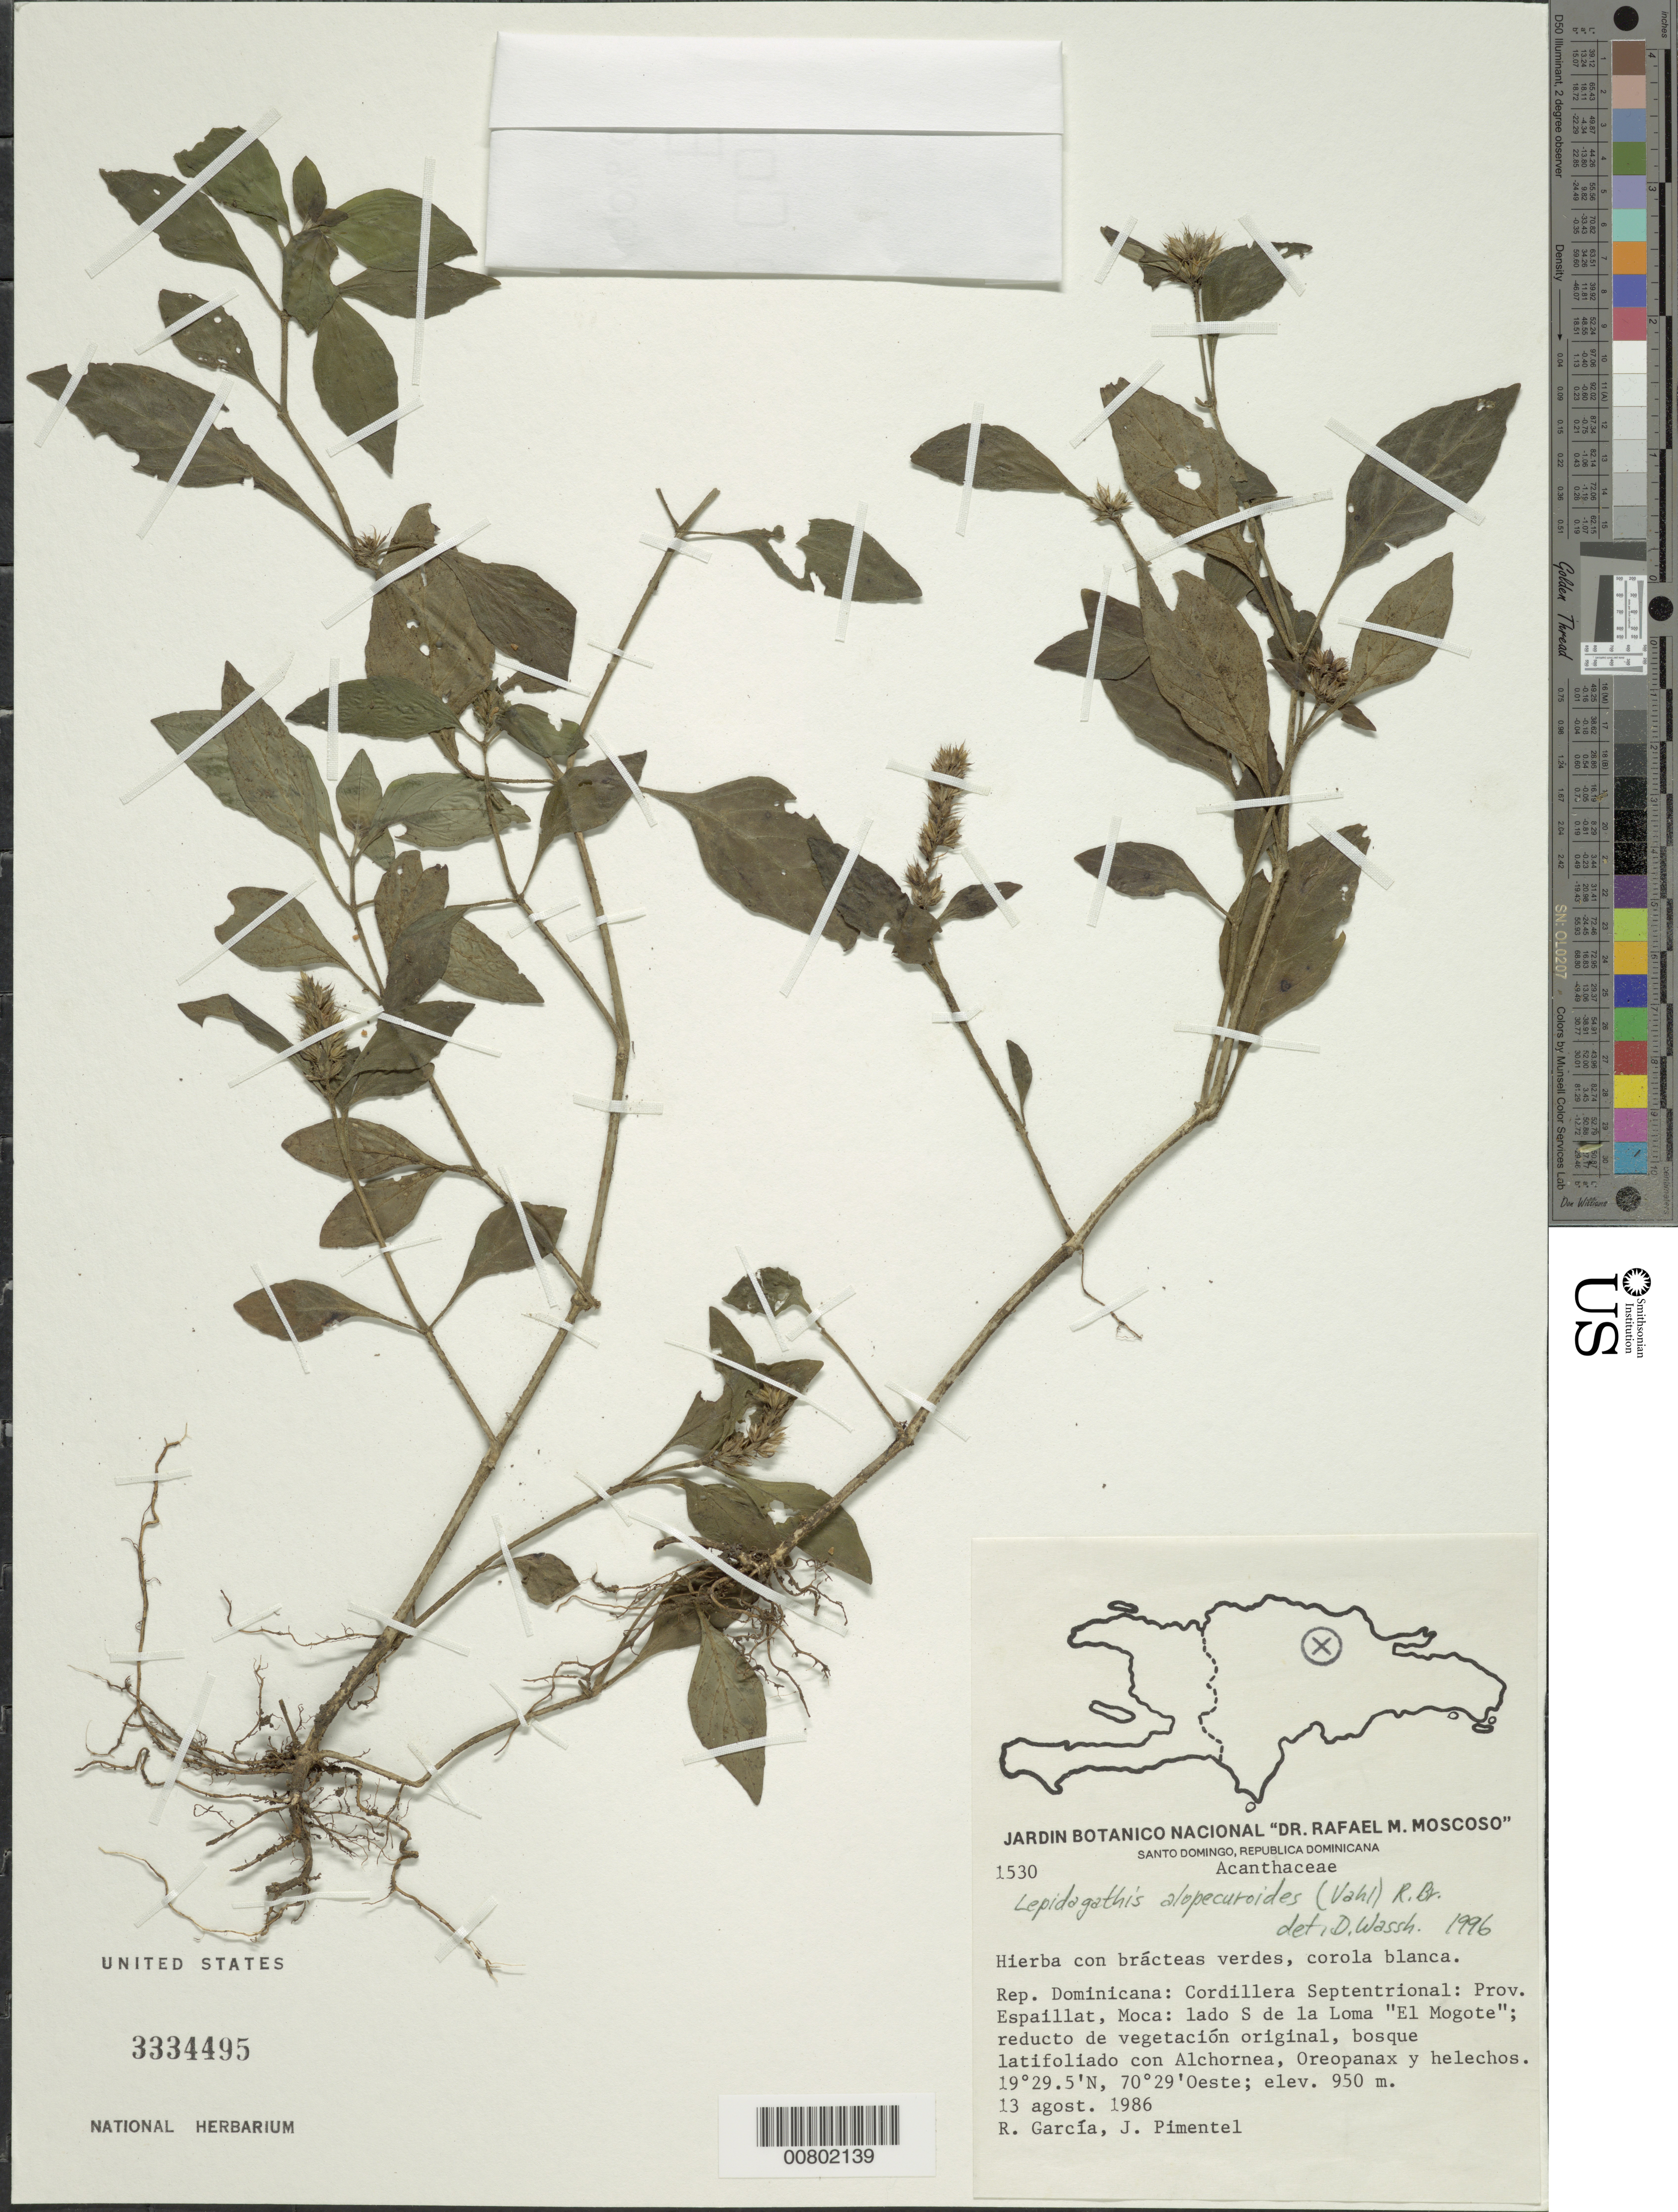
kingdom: Plantae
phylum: Tracheophyta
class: Magnoliopsida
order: Lamiales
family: Acanthaceae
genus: Teliostachya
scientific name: Teliostachya alopecuroidea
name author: (Vahl) Nees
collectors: R. G. García & J. Pimentel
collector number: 1530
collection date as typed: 13 Aug 1986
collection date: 1986-08-13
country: Dominican Republic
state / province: Espaillat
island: Hispaniola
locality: Cordillera Septentrional, Moca; lado S de la Loma " El Mogote"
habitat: Reducto de vegetación original, bosque latifoliado con Alchornea, Oreopanax y helechos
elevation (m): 950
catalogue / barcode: US 3334495